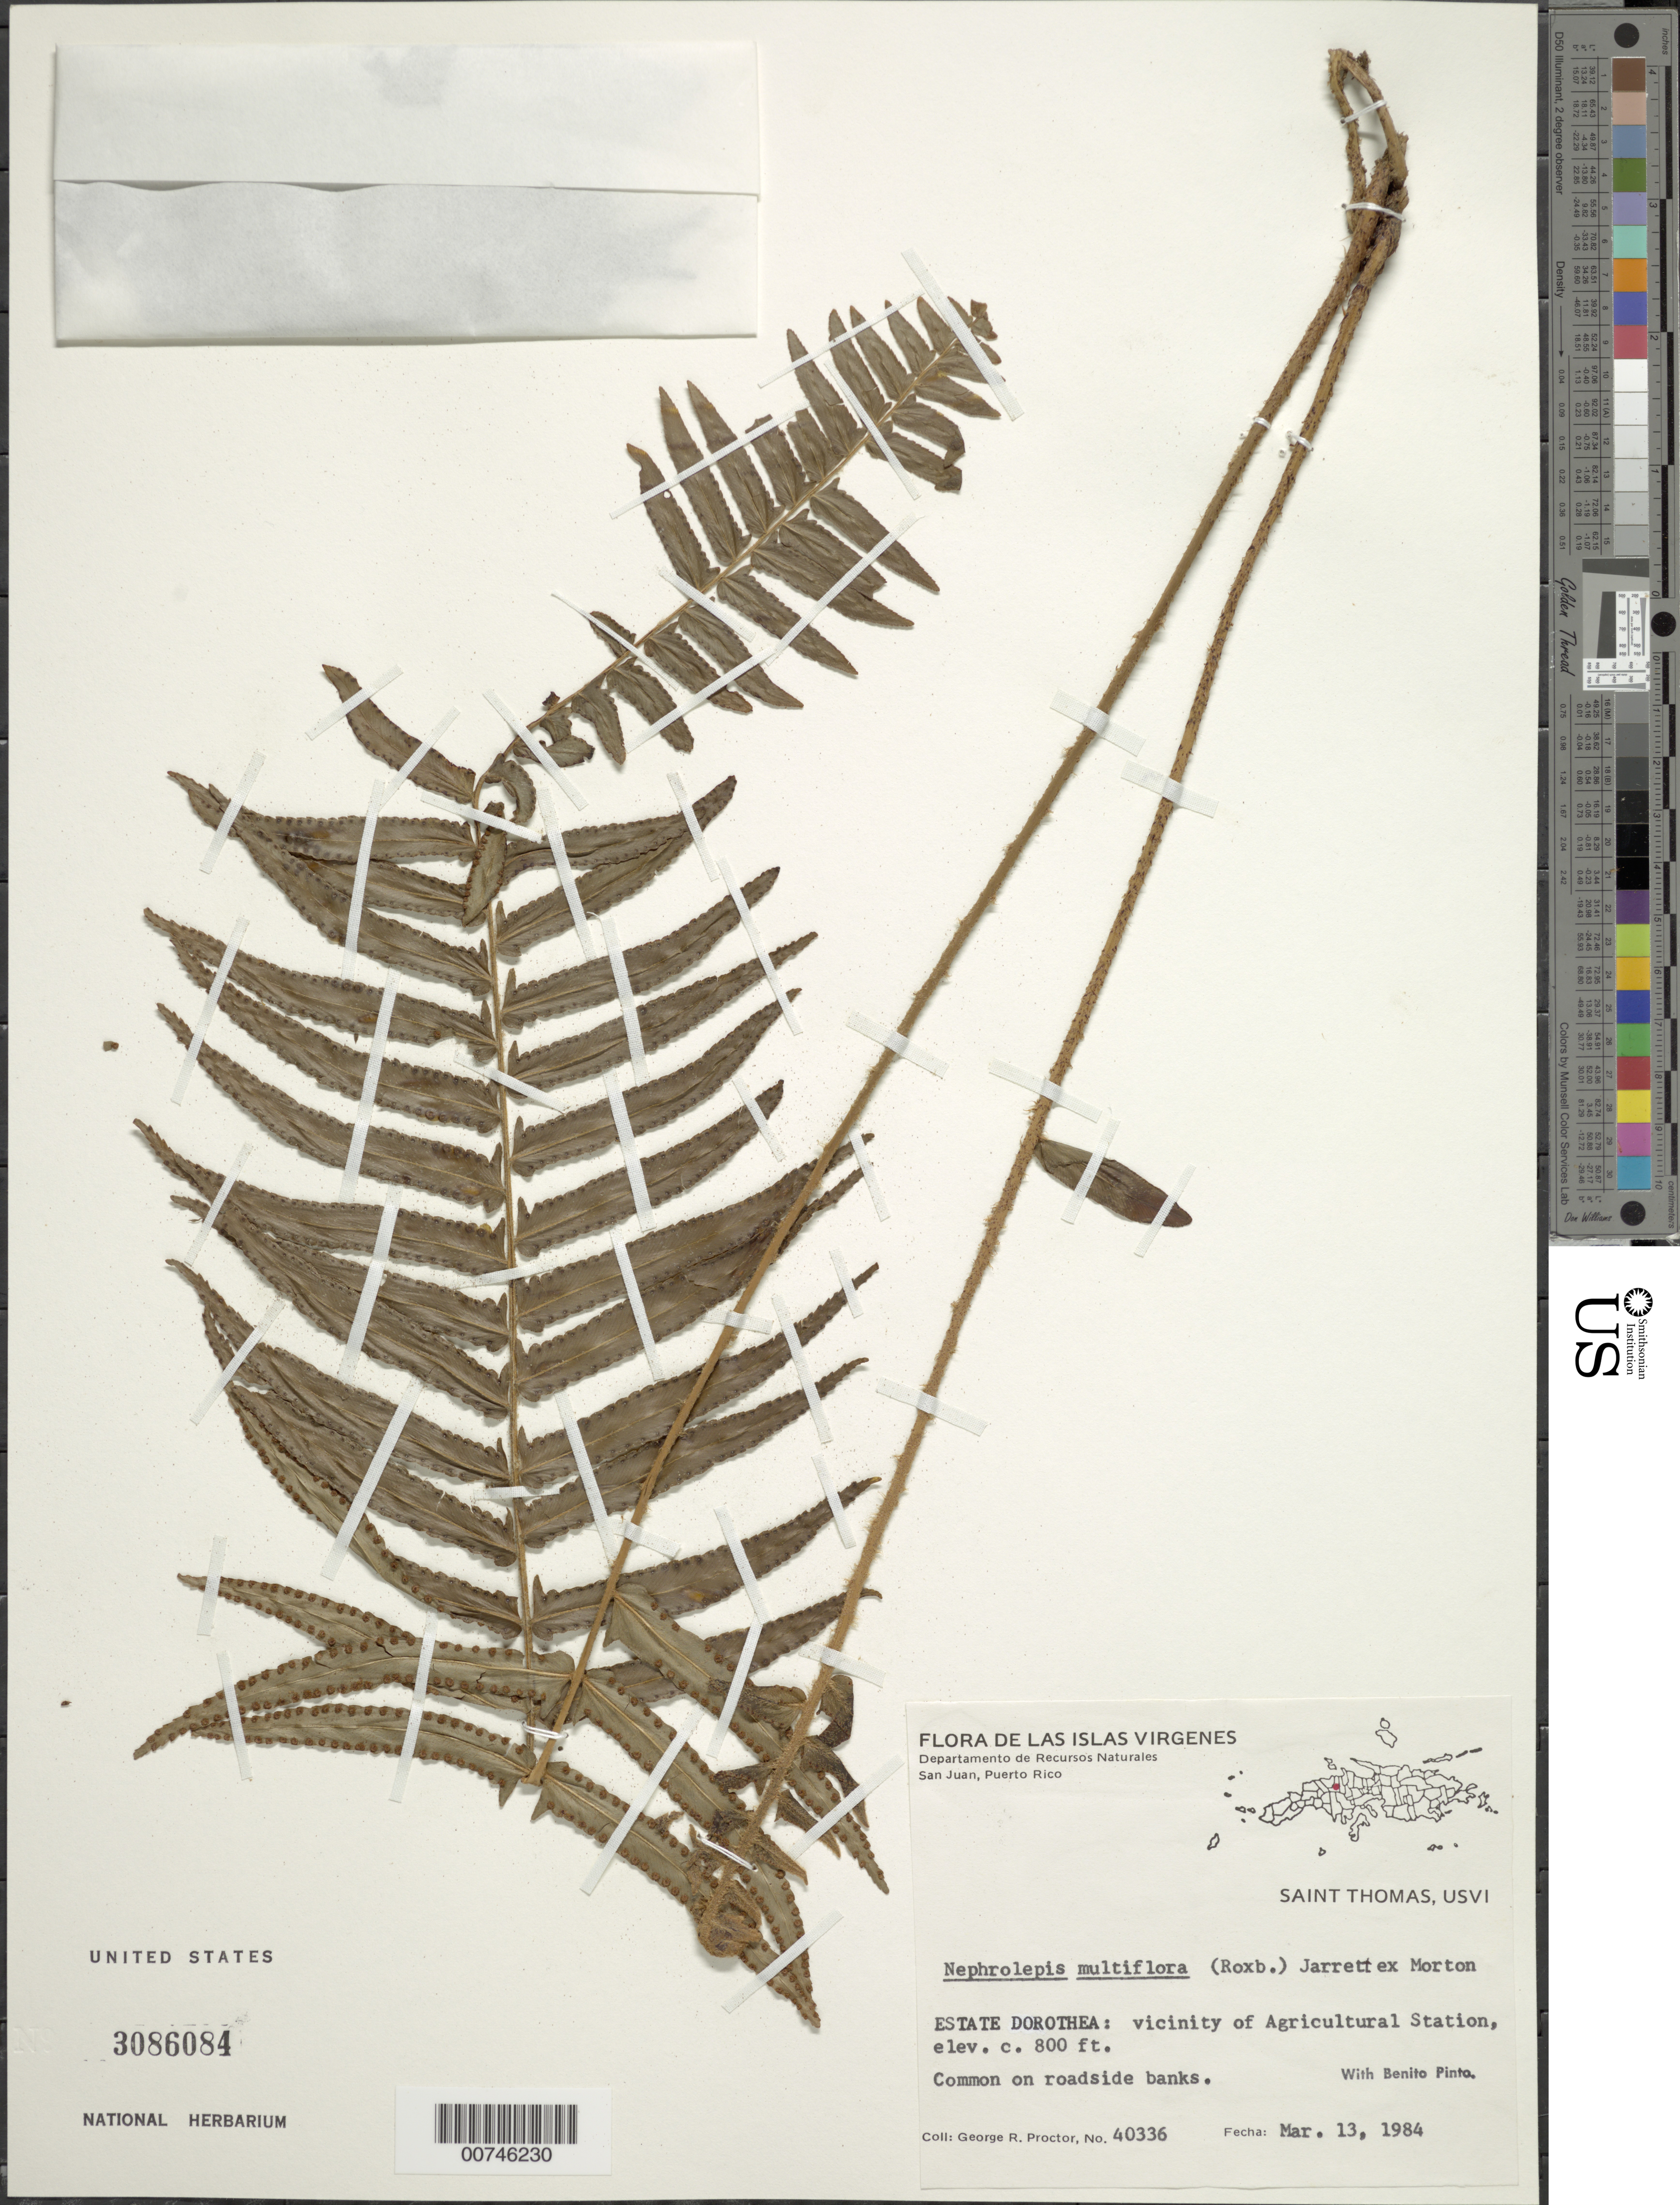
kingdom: Plantae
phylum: Tracheophyta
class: Polypodiopsida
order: Polypodiales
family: Nephrolepidaceae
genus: Nephrolepis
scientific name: Nephrolepis multiflora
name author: (Roxb.) F.M. Jarrett ex C.V. Morton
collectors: G. R. Proctor & B. Pinto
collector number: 40336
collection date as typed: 13 Mar 1984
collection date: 1984-03-13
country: U.S. Virgin Islands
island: St. Thomas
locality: Estate Dorothea: vicinity of Agricultural Station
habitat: Common on roadside banks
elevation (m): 244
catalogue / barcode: US 3086084